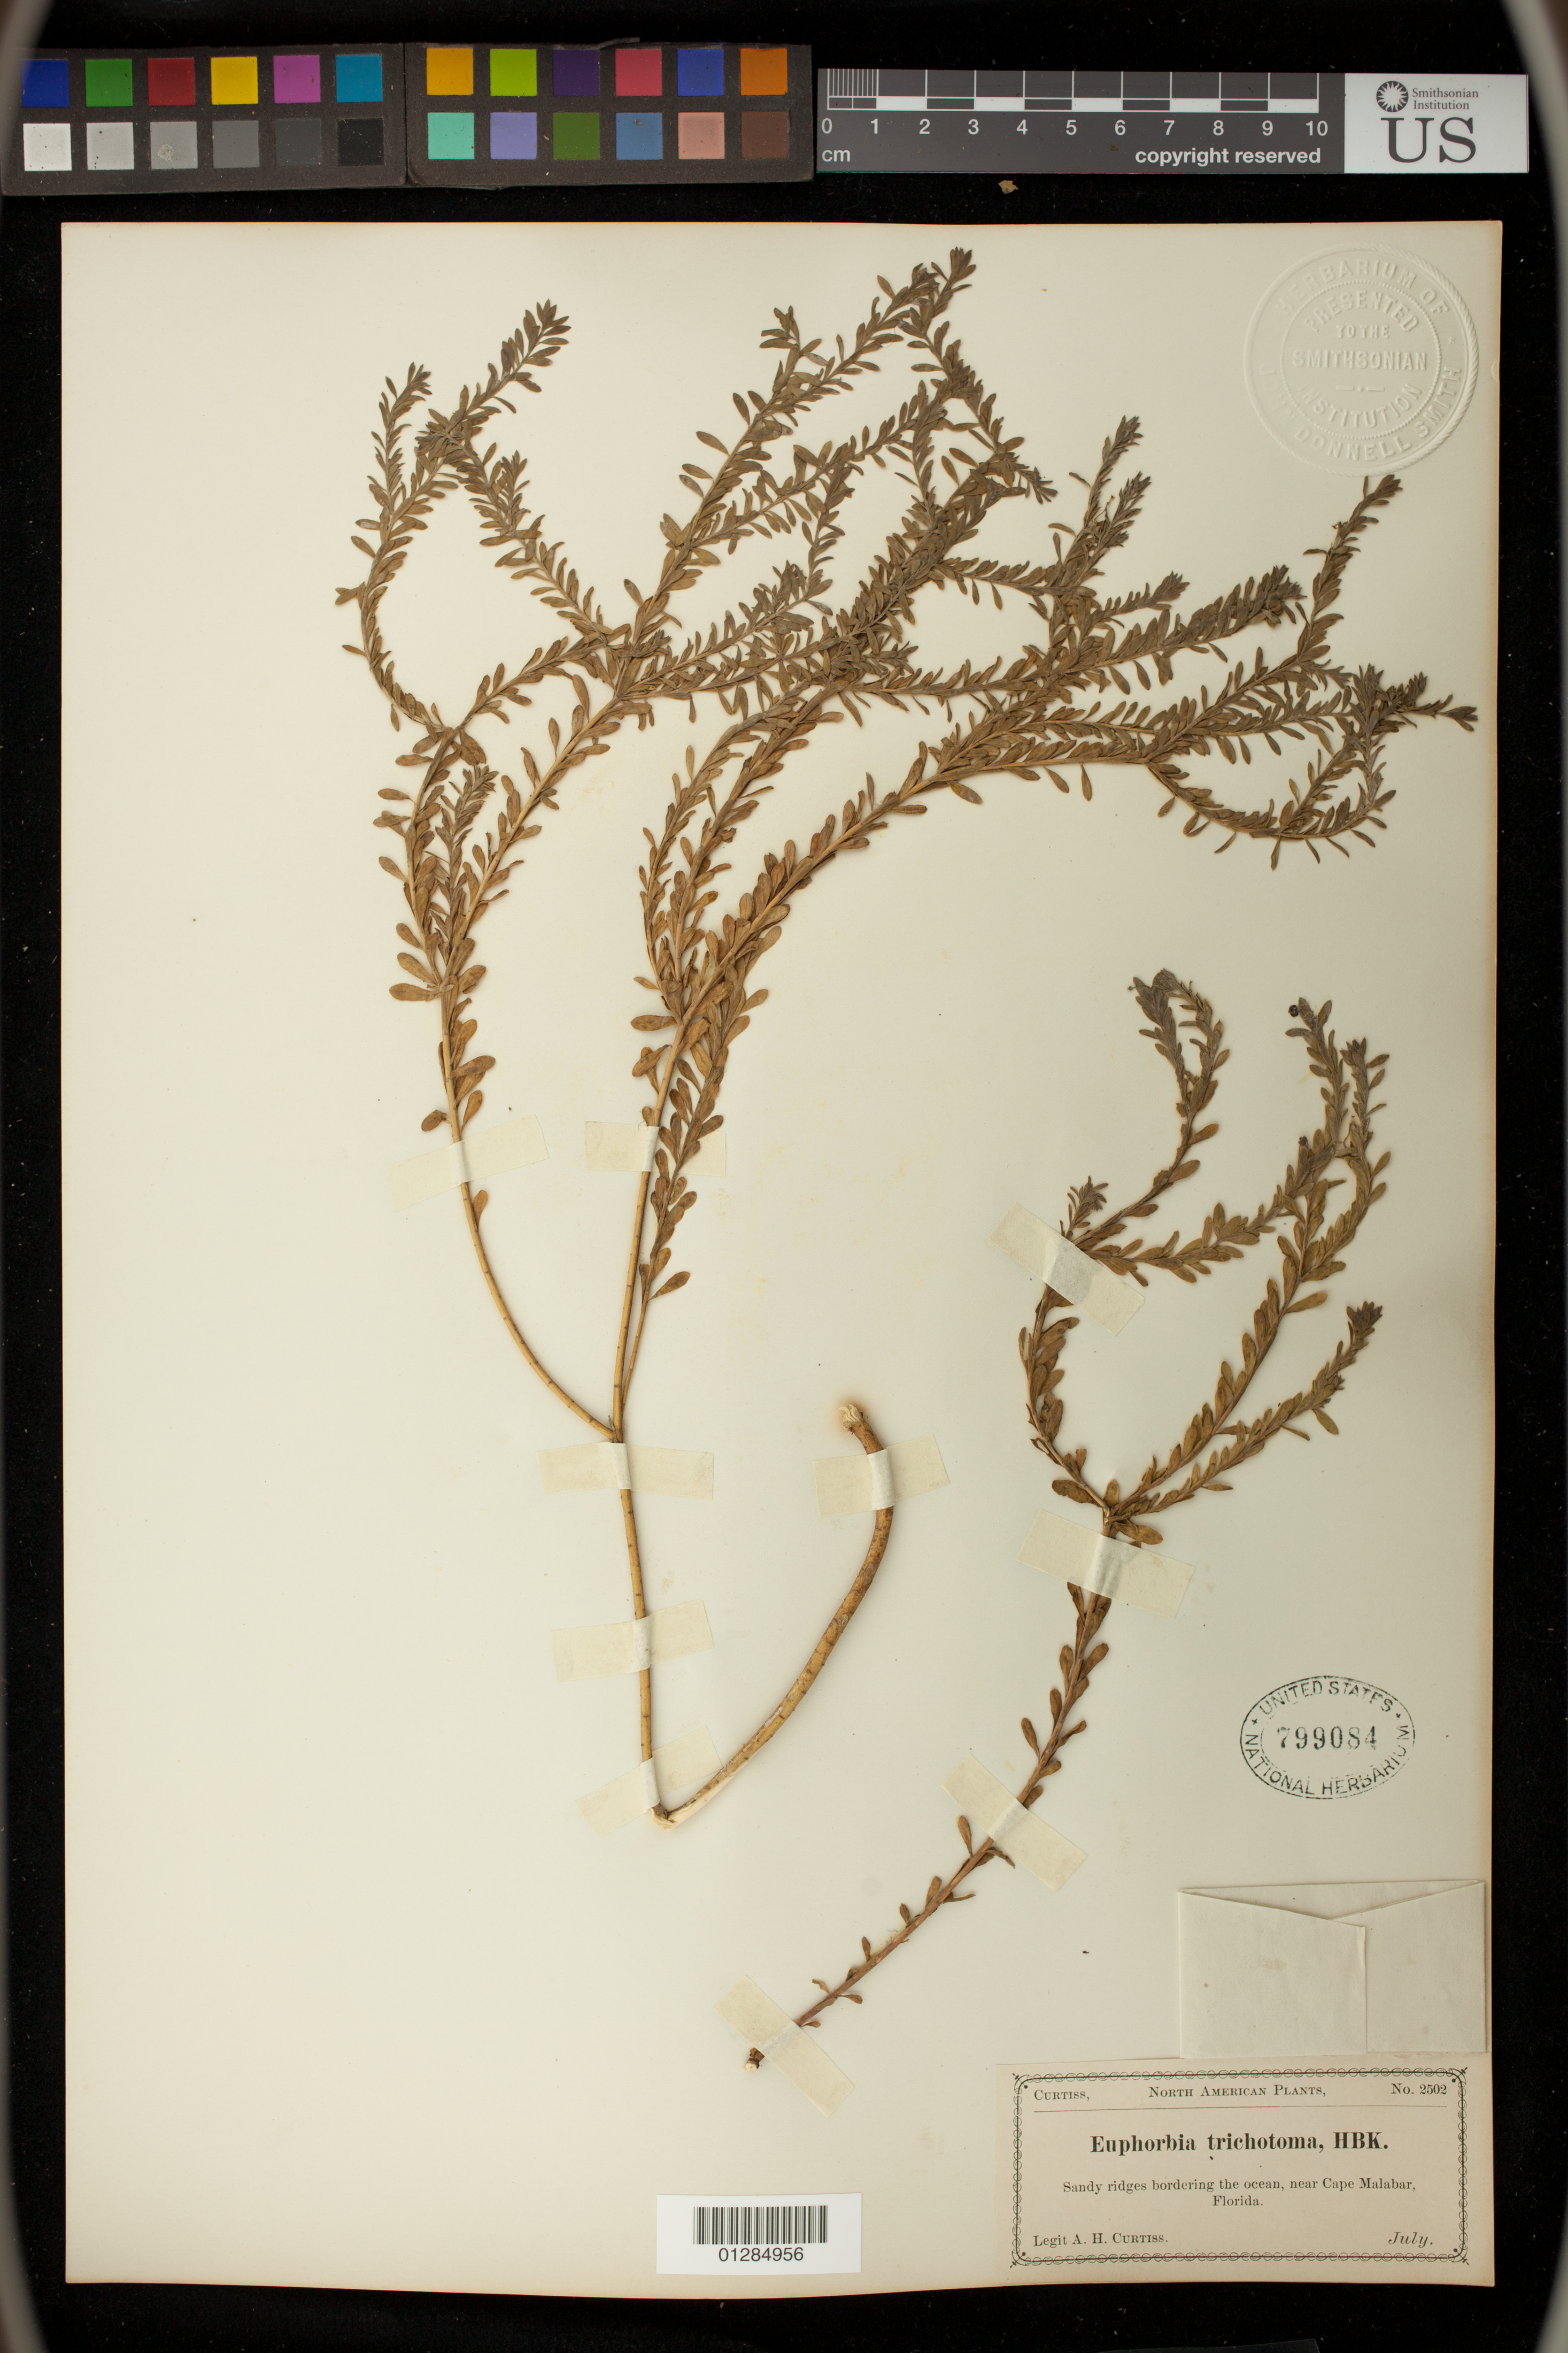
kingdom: Plantae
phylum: Tracheophyta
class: Magnoliopsida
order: Malpighiales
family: Euphorbiaceae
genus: Euphorbia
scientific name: Euphorbia trichotoma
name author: Kunth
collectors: A. H. Curtiss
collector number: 2502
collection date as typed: ????-07-??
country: United States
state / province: Florida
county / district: Near Cape Malabar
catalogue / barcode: US 799084